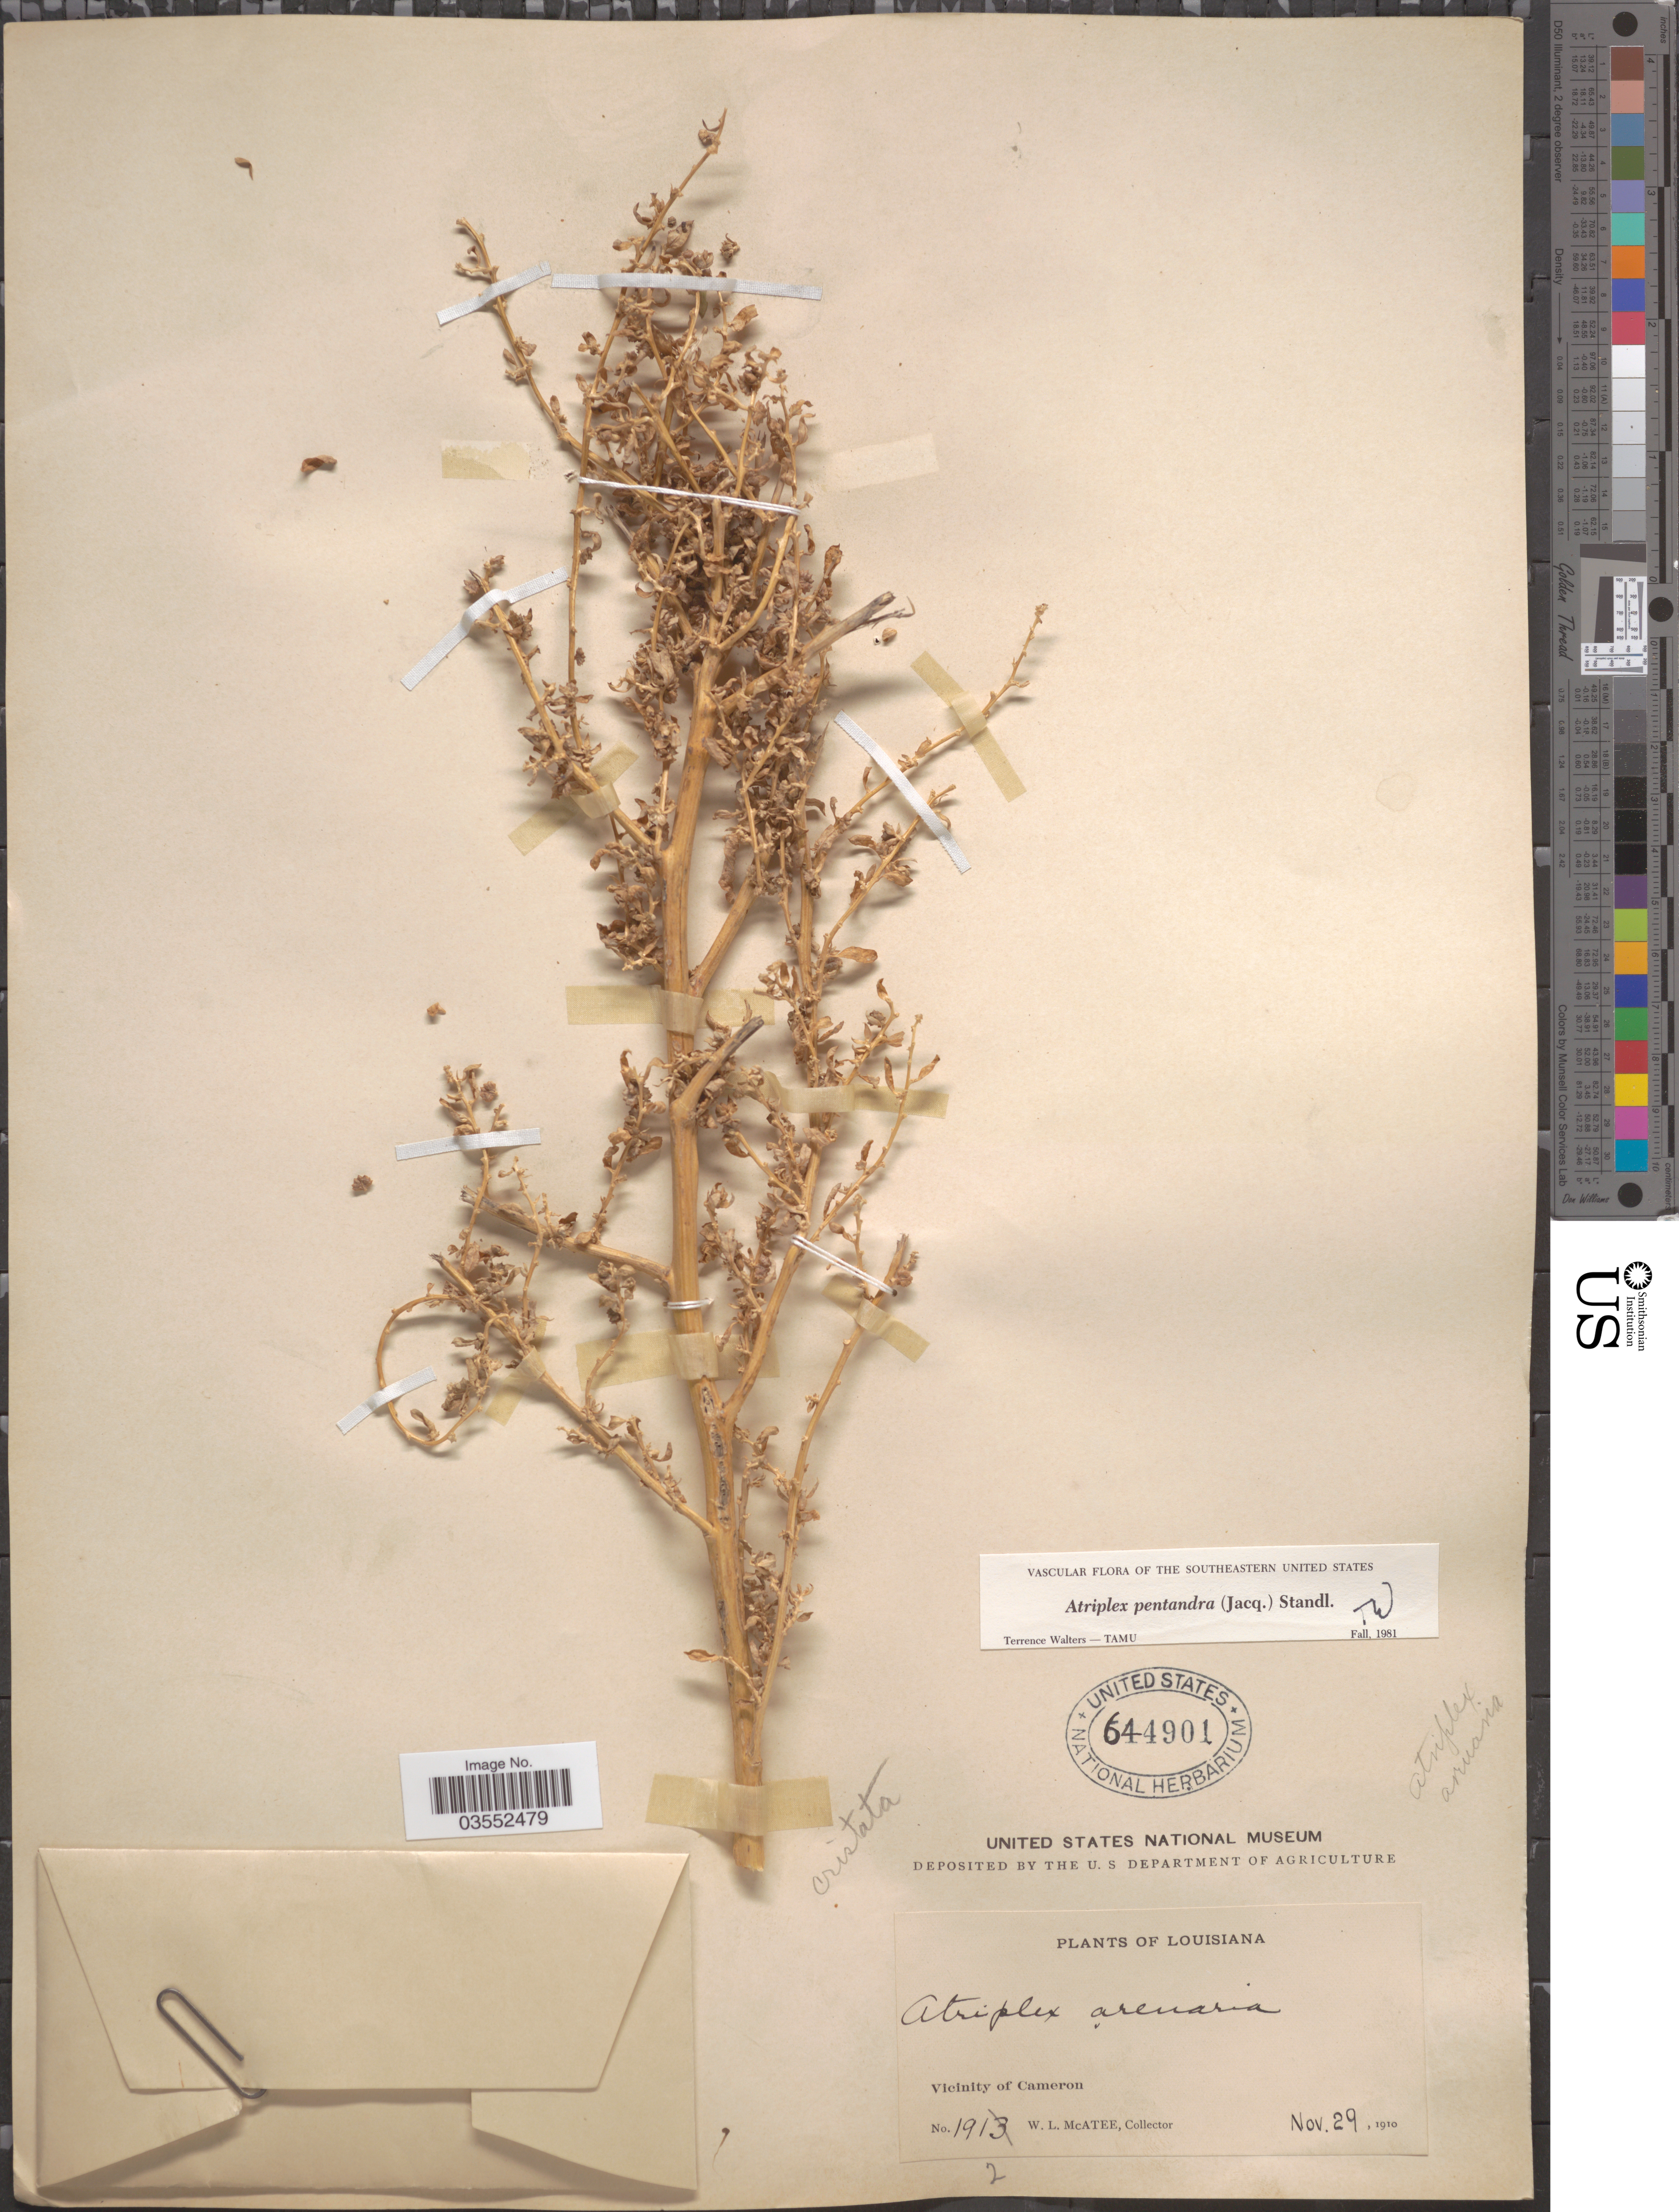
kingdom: Plantae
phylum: Tracheophyta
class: Magnoliopsida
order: Caryophyllales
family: Amaranthaceae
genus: Atriplex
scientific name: Atriplex pentandra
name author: (Jacq.) Standl.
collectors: W. McAtee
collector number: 1912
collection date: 1910-11-29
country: United States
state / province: Louisiana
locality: Vicinity of Cameron.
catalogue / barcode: US 644901